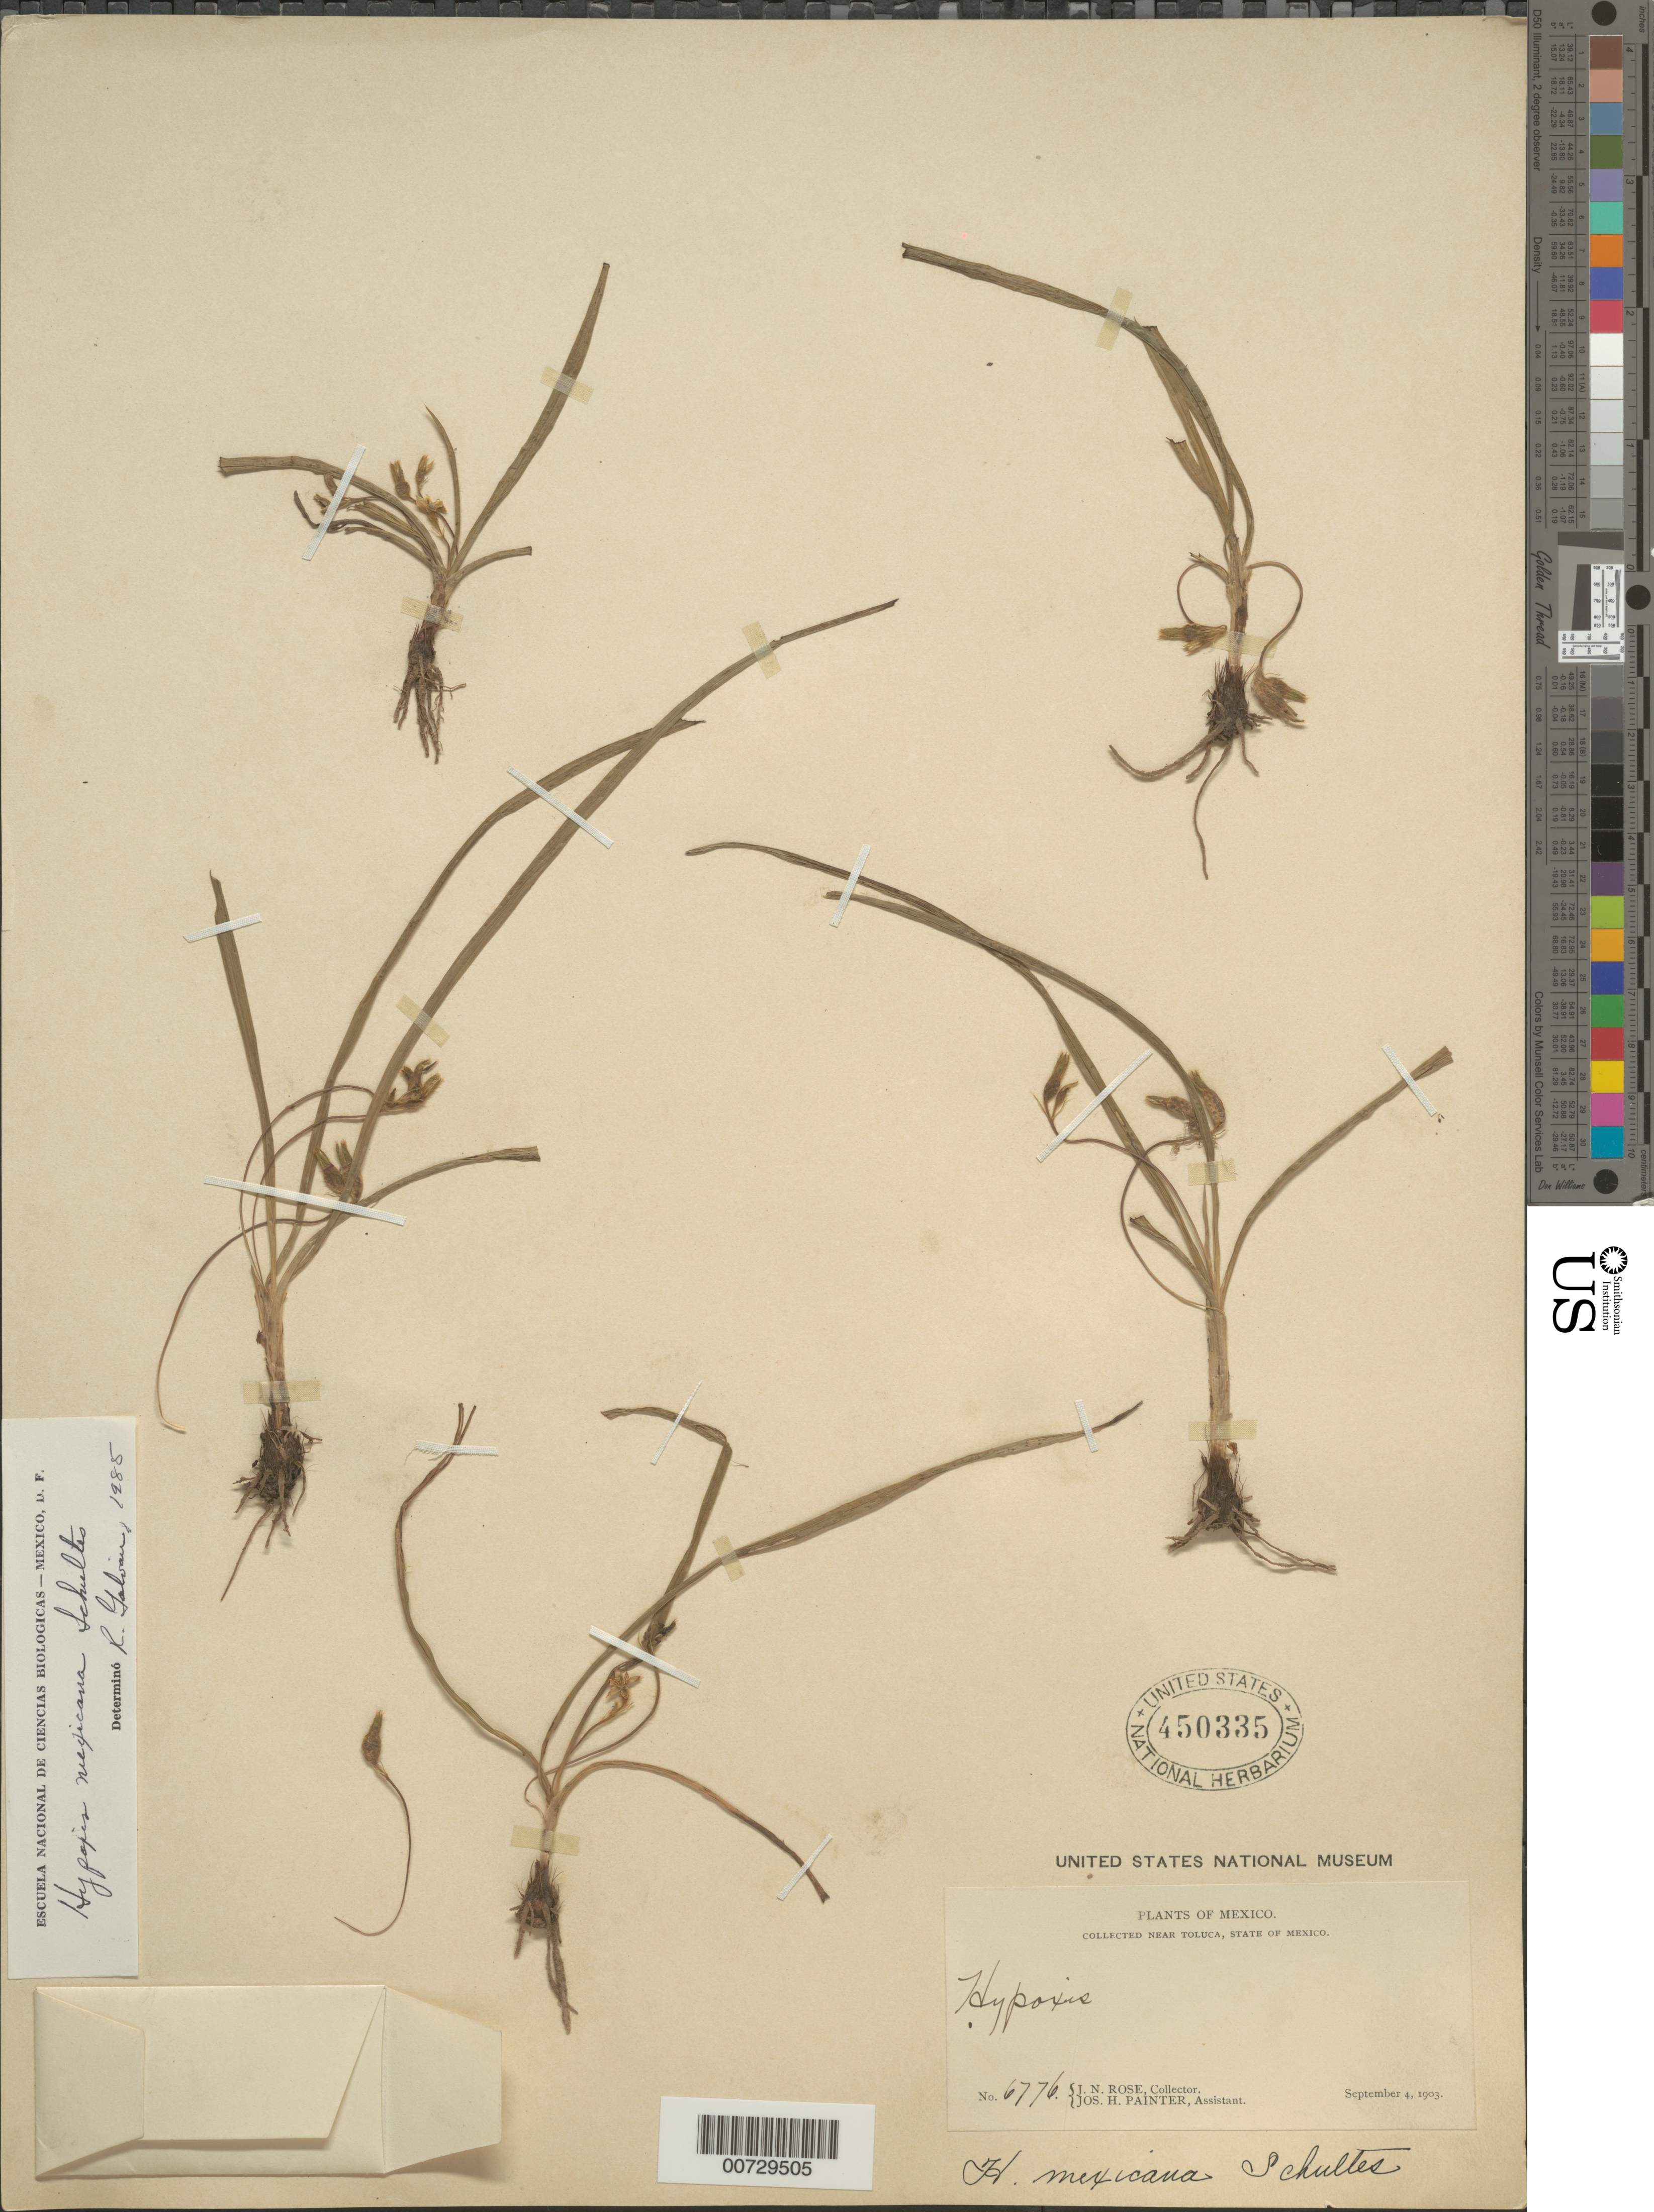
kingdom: Plantae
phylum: Tracheophyta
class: Liliopsida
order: Asparagales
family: Hypoxidaceae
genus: Hypoxis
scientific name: Hypoxis mexicana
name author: Schult. & Schult. f.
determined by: Galván, R.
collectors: J. N. Rose & J. H. Painter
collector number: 6776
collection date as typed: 04 Sep 1903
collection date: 1903-09-04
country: Mexico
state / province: México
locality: Near Toluca.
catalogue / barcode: US 450335